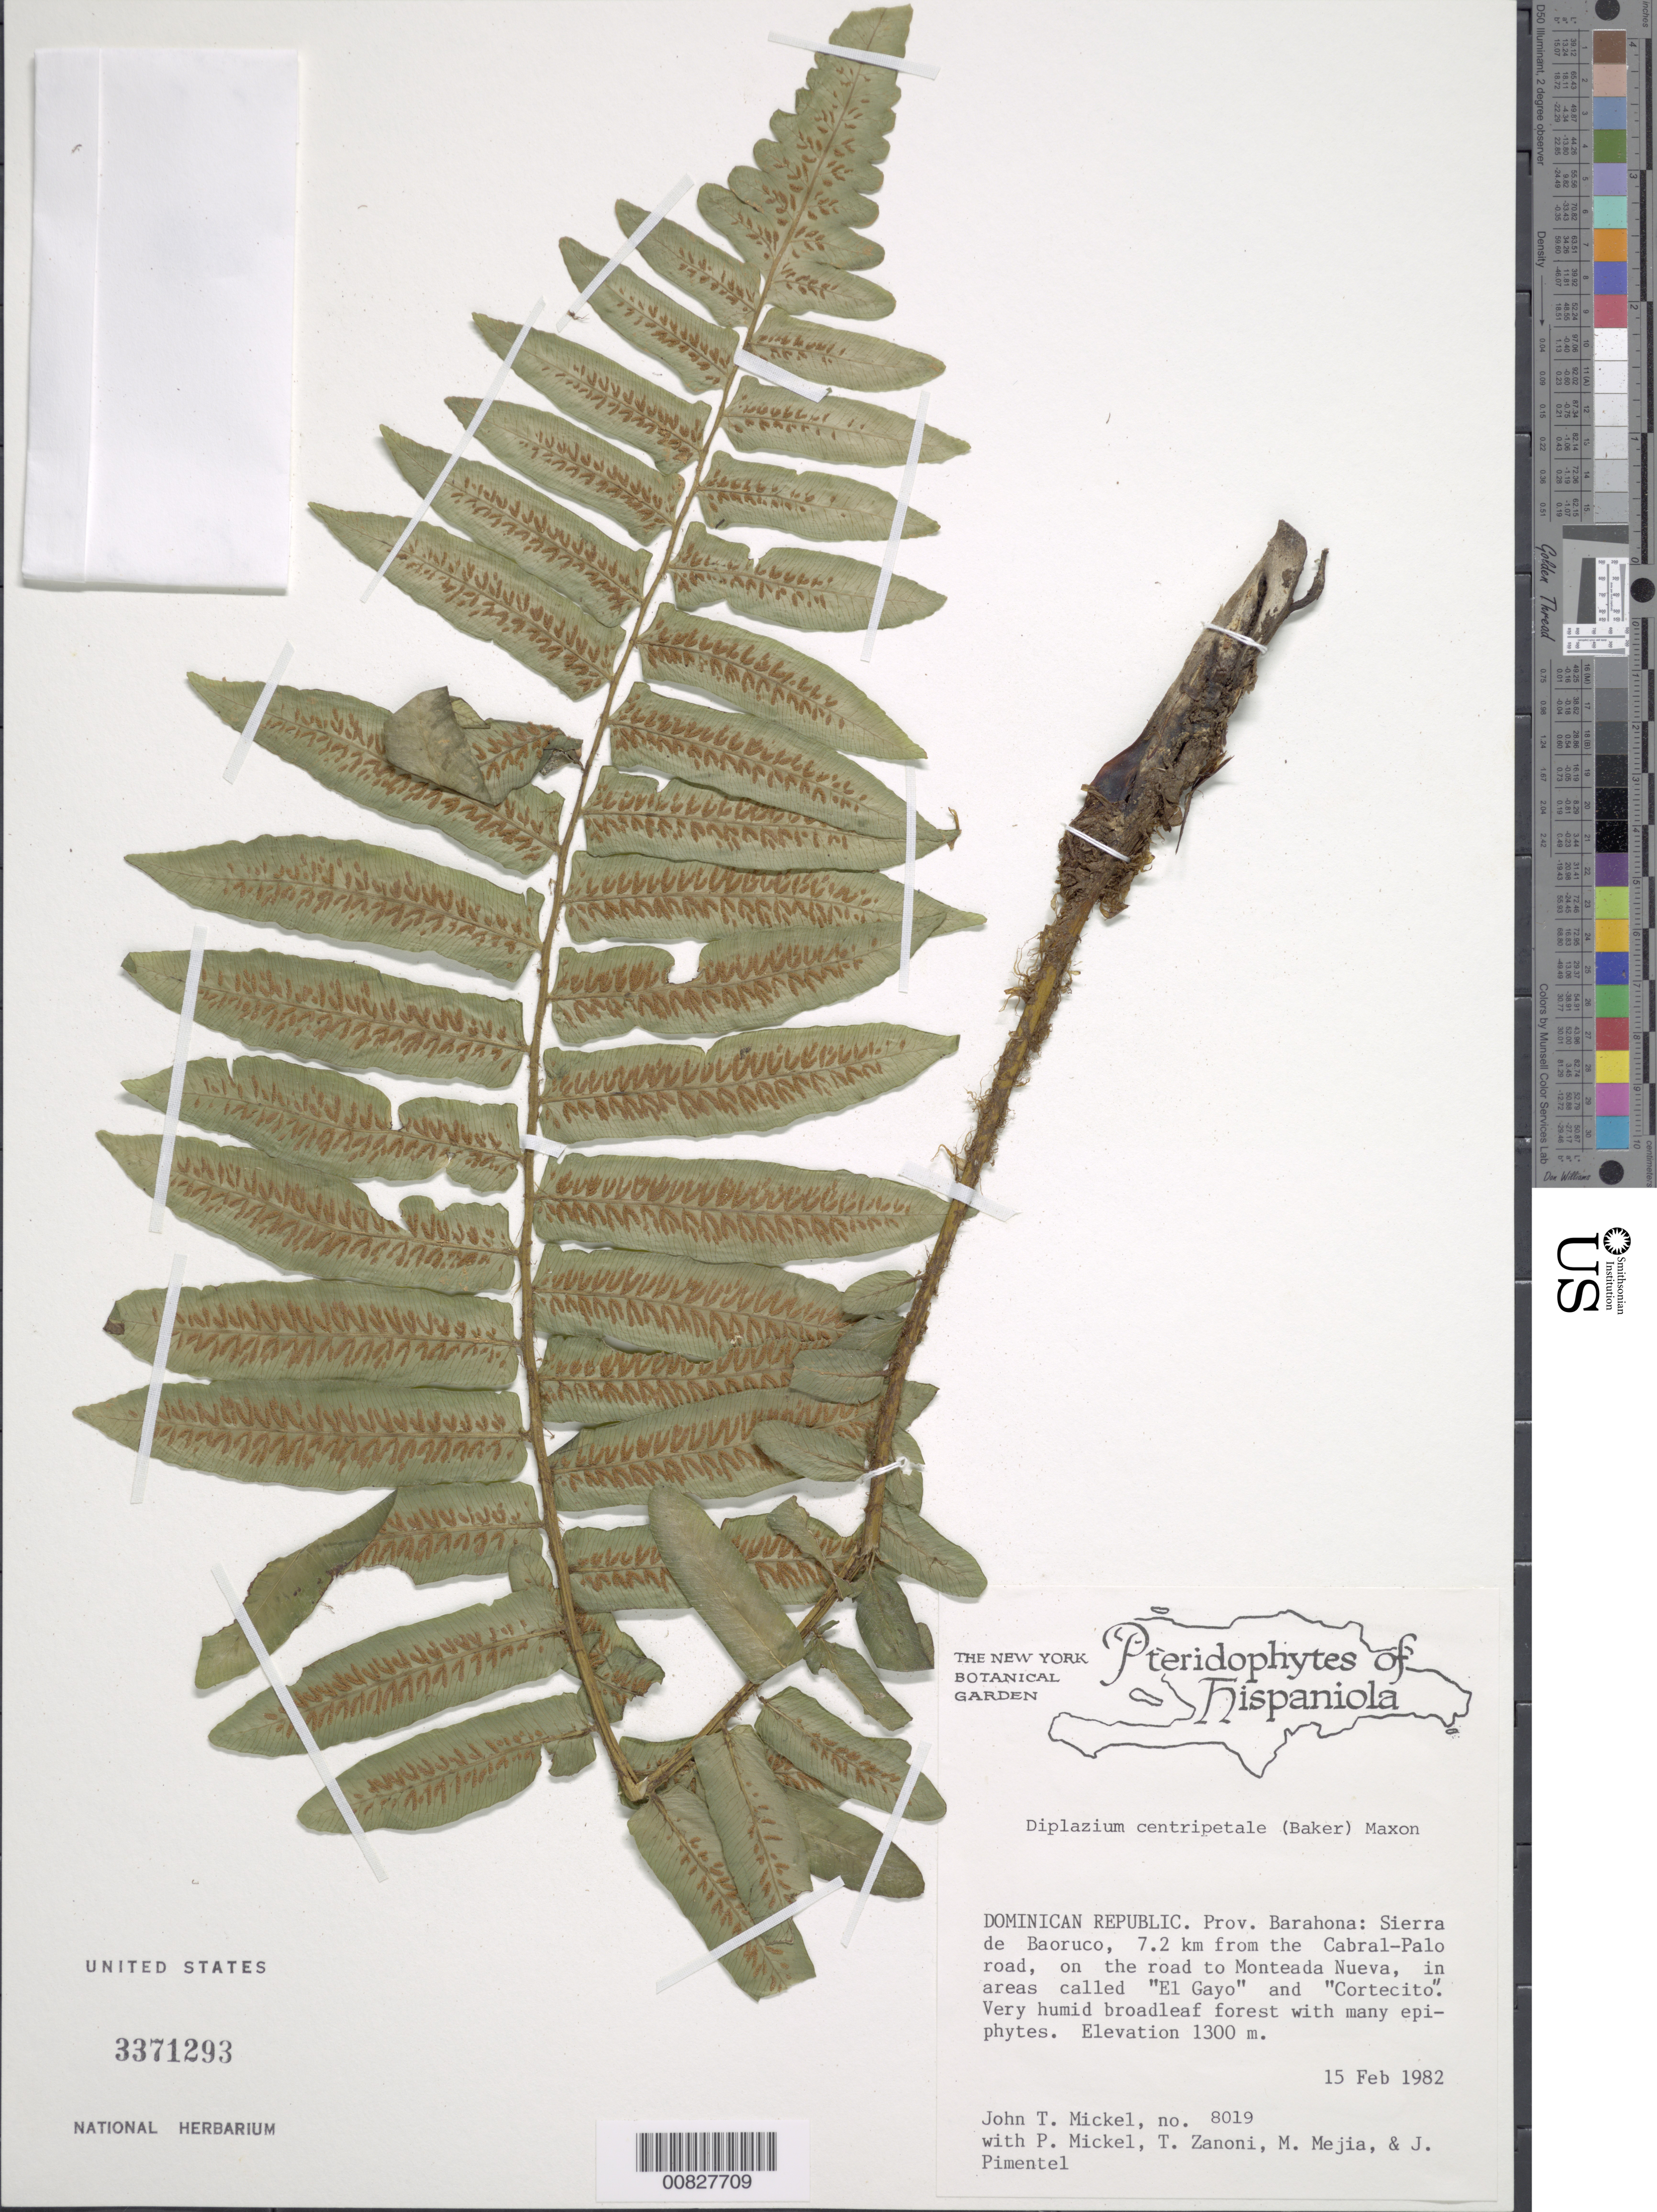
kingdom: Plantae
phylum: Tracheophyta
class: Polypodiopsida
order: Polypodiales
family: Athyriaceae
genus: Diplazium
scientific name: Diplazium centripetale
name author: (Baker) Maxon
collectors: J. T. Mickel, T. Mickel, T. A. Zanoni, M. Mejia & J. Pimentel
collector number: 8019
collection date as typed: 15 Feb 1982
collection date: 1982-02-15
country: Dominican Republic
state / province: Barahona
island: Hispaniola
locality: Sierra de Baoruco, 7.2 km from Cabral-Palo road, road to Monteada Nueva, "El Gayo" and "Cortecito"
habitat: Very humid broadleaf forest with many epiphytes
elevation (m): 1300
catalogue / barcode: US 3371293